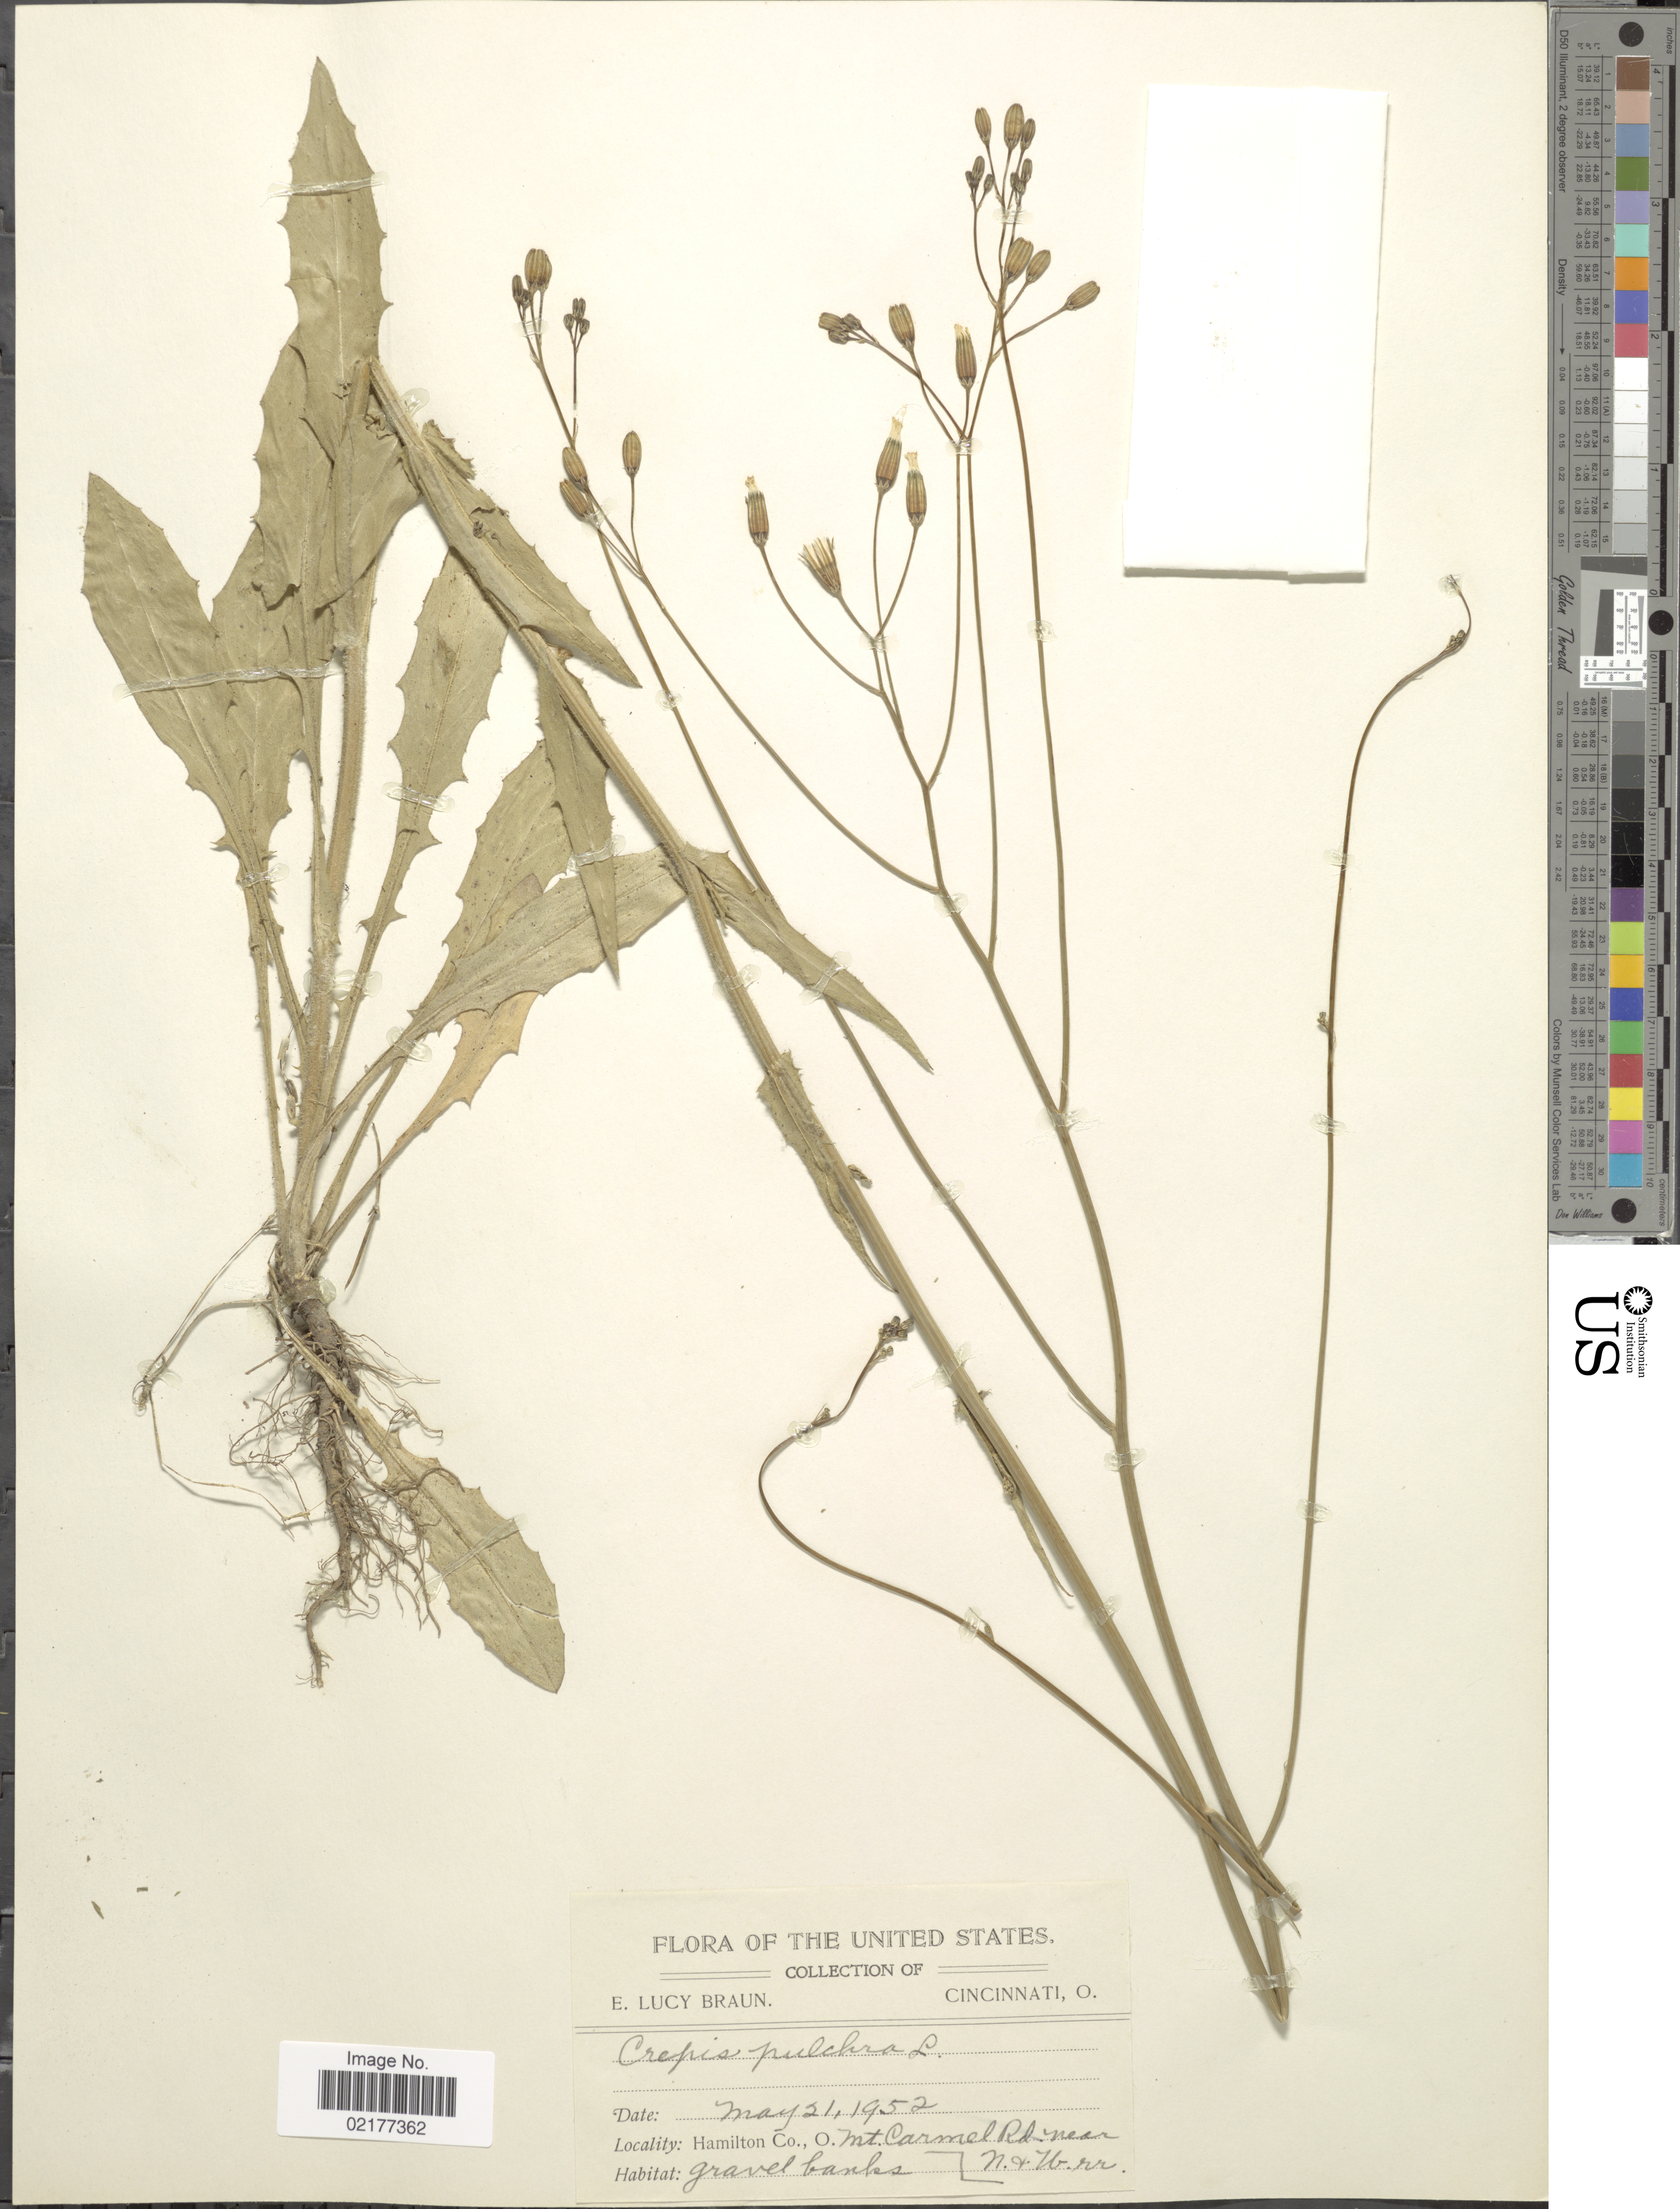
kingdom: Plantae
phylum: Tracheophyta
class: Magnoliopsida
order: Asterales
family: Asteraceae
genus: Crepis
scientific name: Crepis pulchra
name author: L.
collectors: E. L. Braun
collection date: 1952-05-21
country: United States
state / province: Ohio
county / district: Hamilton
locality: Mt. Carmel Rd.